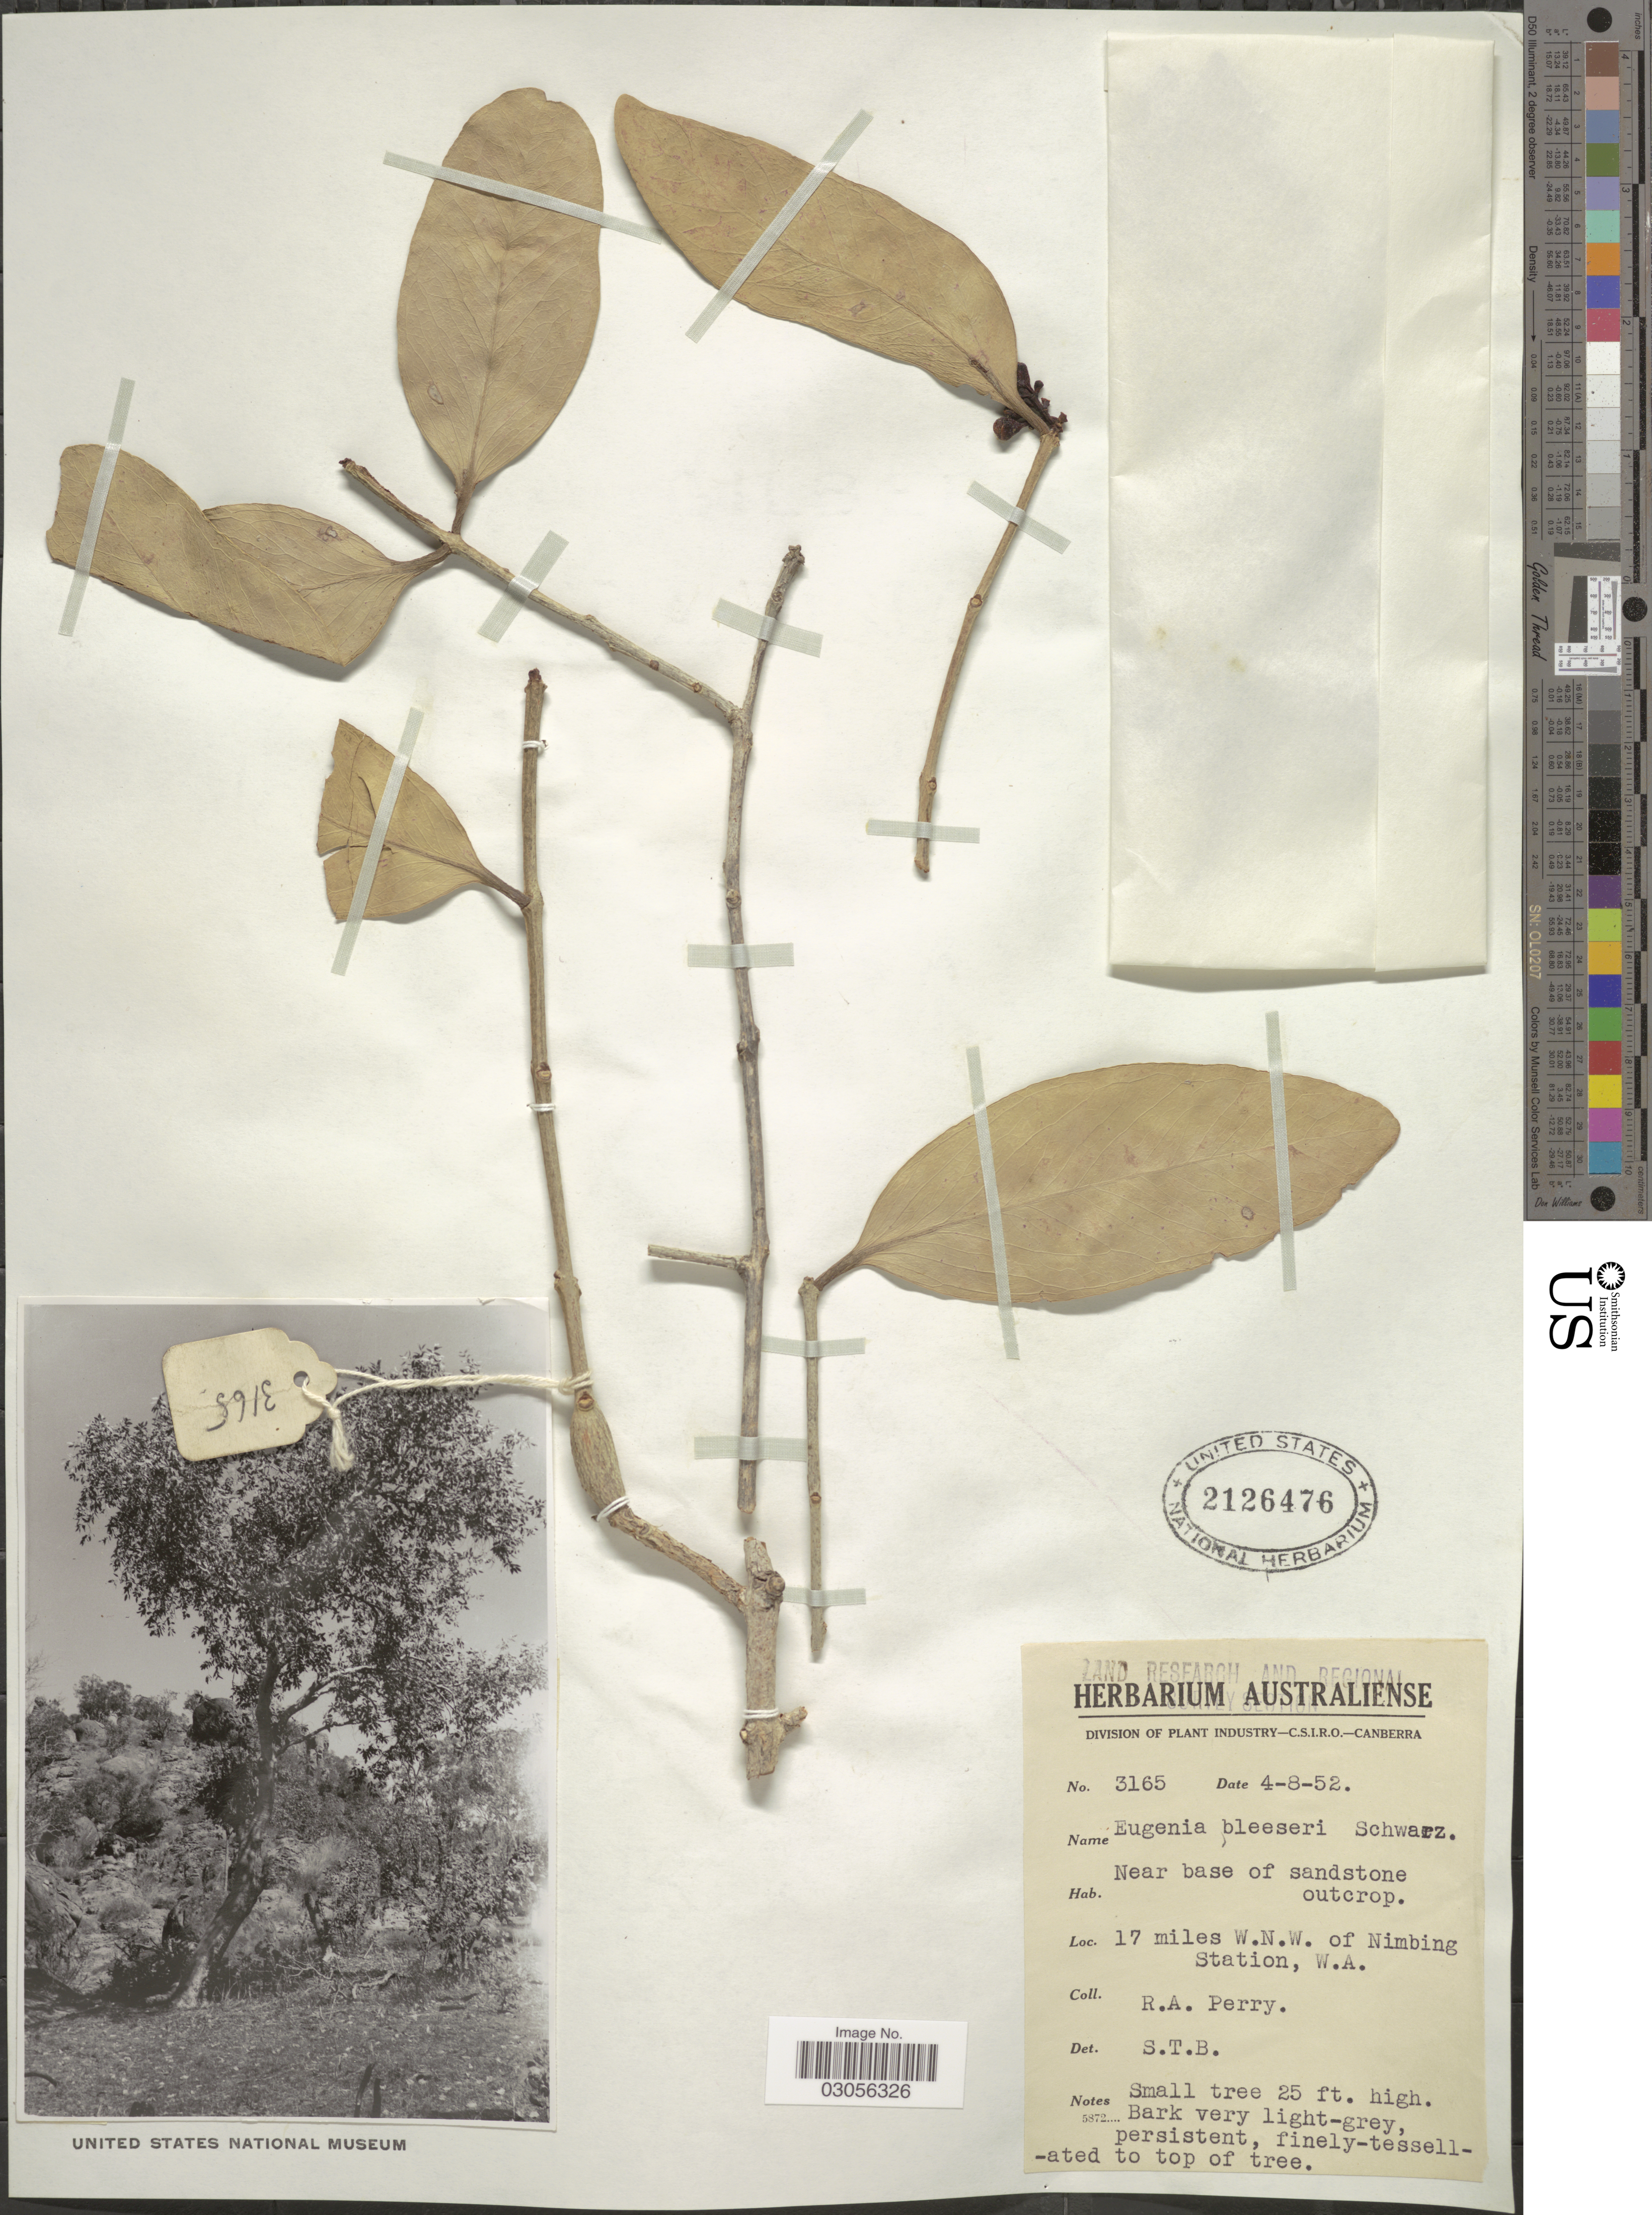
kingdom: Plantae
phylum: Tracheophyta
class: Magnoliopsida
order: Myrtales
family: Myrtaceae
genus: Syzygium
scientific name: Syzygium bleeseri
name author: (O. Schwarz) Byng & Christenh.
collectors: Perry, R. A.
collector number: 3165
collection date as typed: Transcribed d/m/y: 4/8/52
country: Australia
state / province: Western Australia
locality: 17 miles W.N.W. of Nimbing Station, W.A.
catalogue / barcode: US 2126476